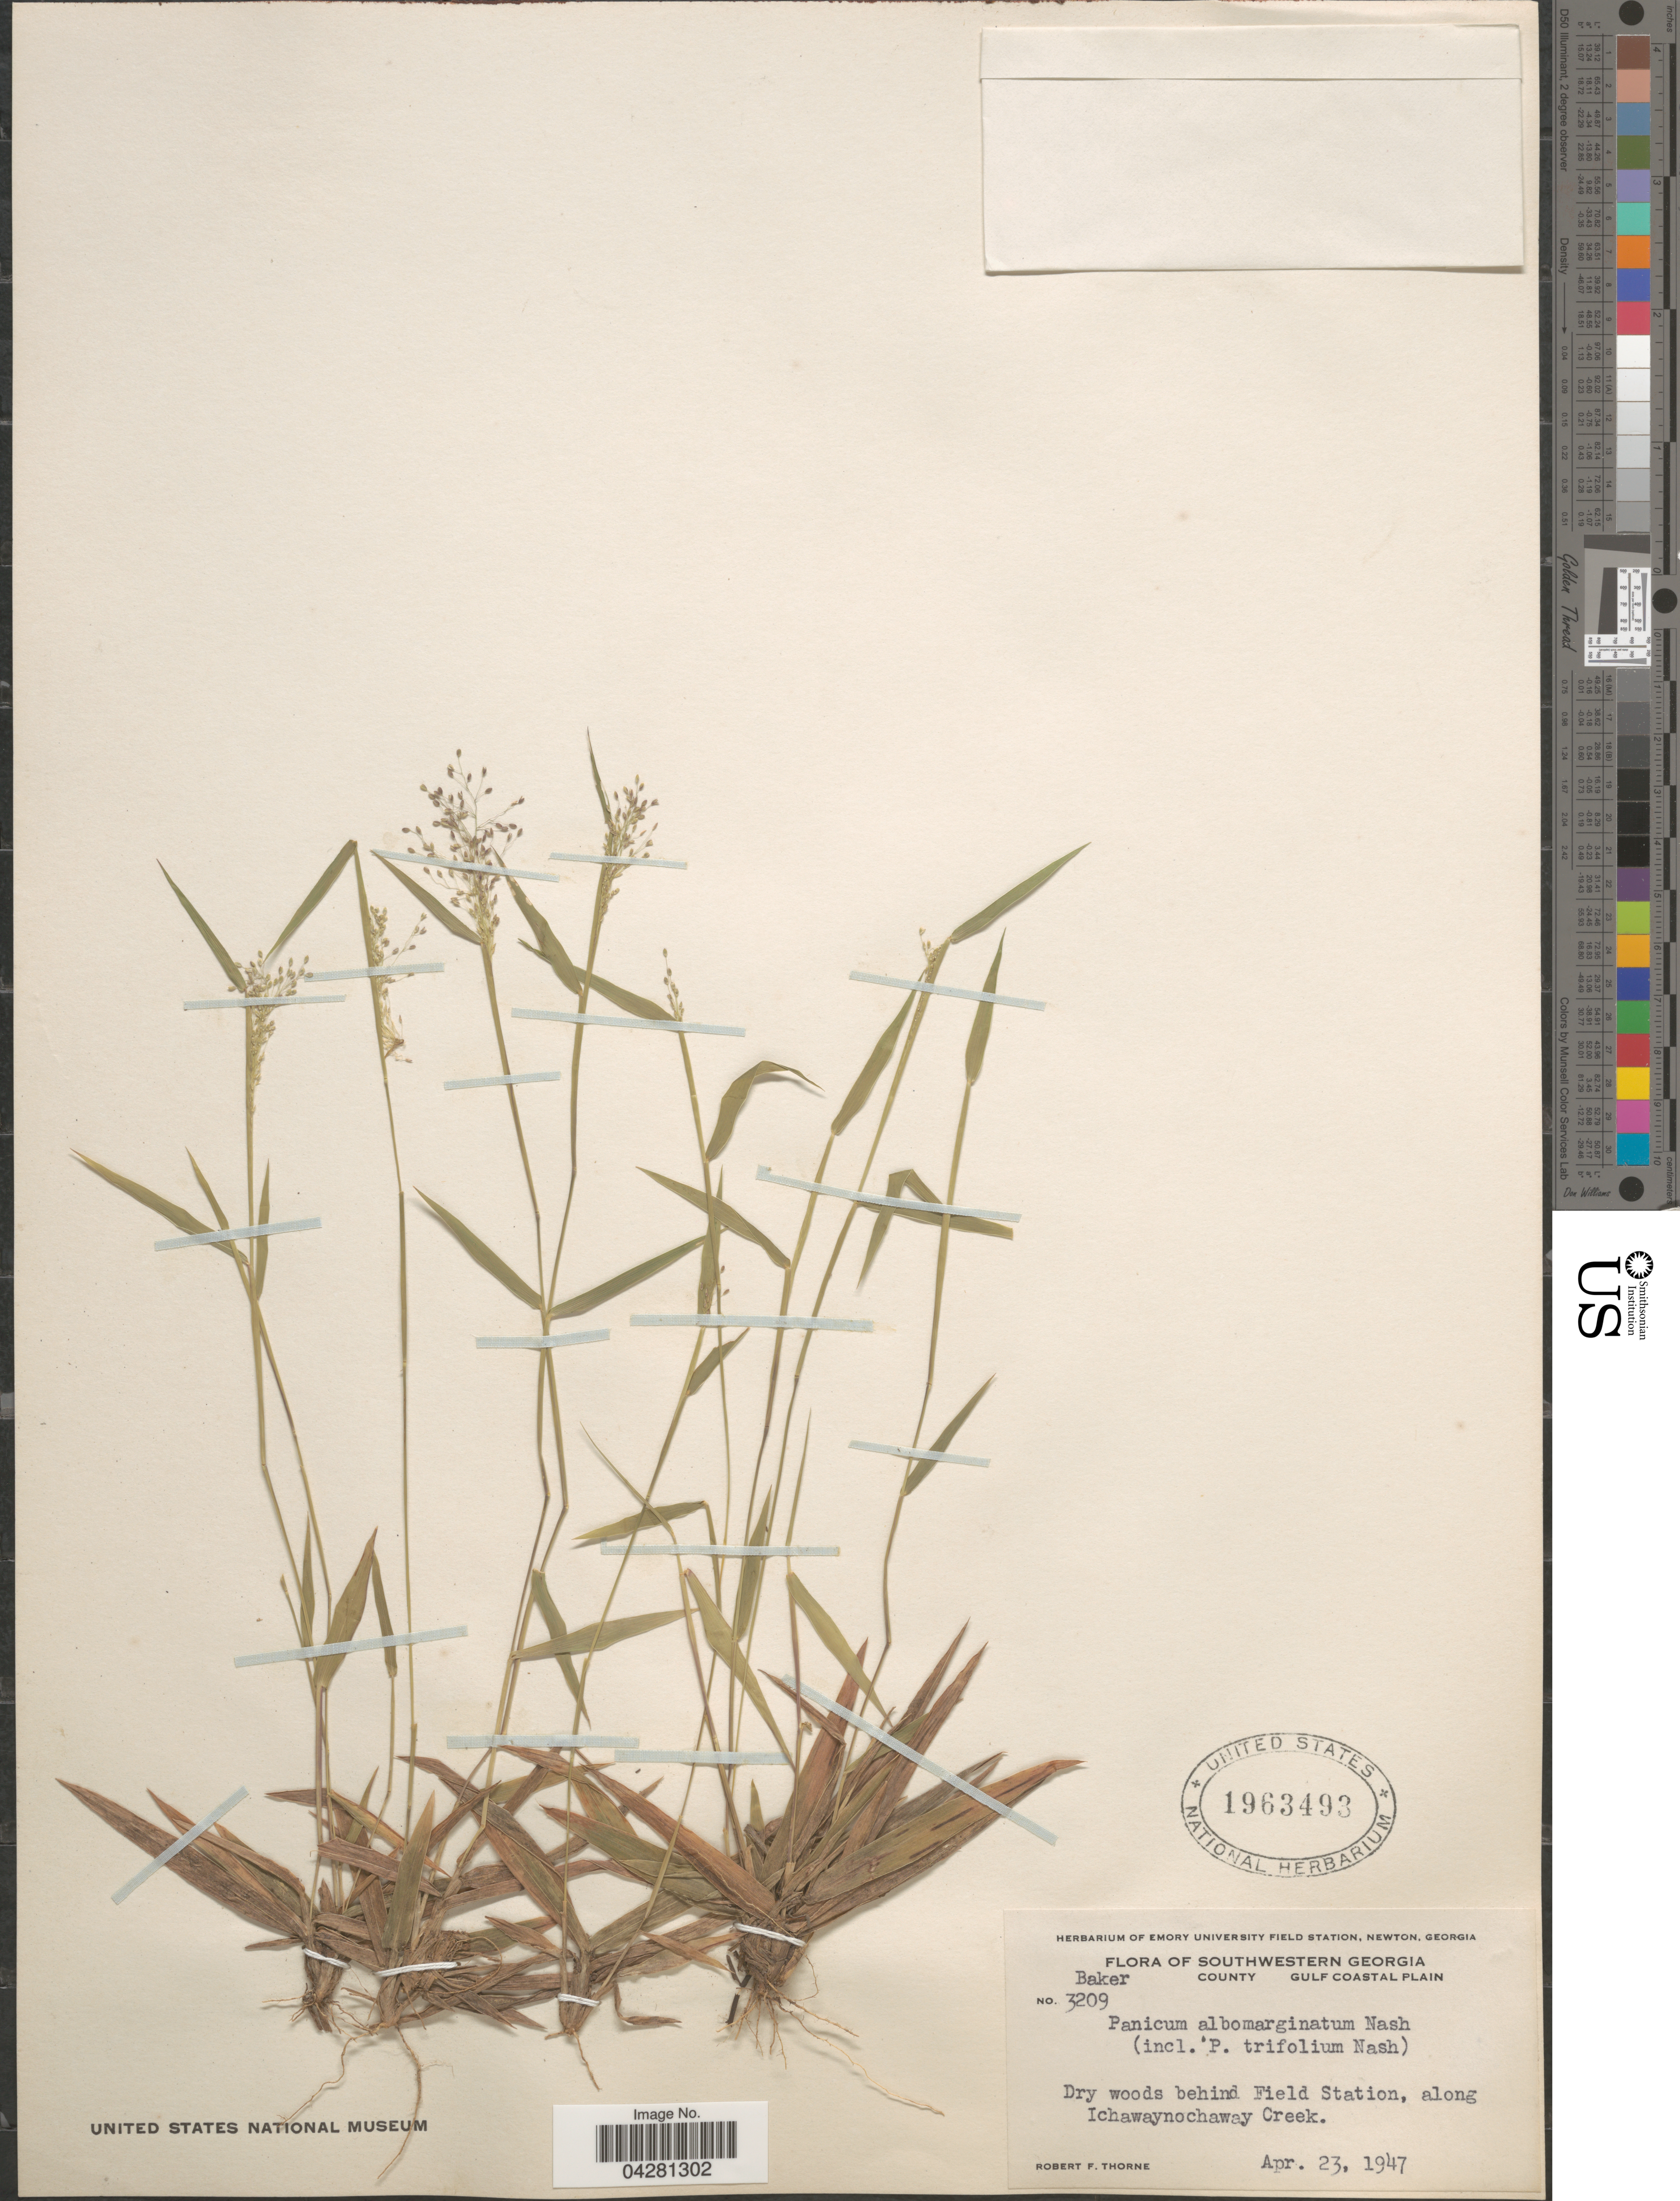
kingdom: Plantae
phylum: Tracheophyta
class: Liliopsida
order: Poales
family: Poaceae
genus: Dichanthelium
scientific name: Dichanthelium dichotomum var. unciphyllum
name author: (Trin.) Davidse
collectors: R. F. Thorne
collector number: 3209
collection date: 1947-04-23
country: United States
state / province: Georgia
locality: Southwestern Georgia. Baker County. Gulf Coastal Plain. Dry woods behind Field Station, along Ichawaynochaway Creek.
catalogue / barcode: US 1963493